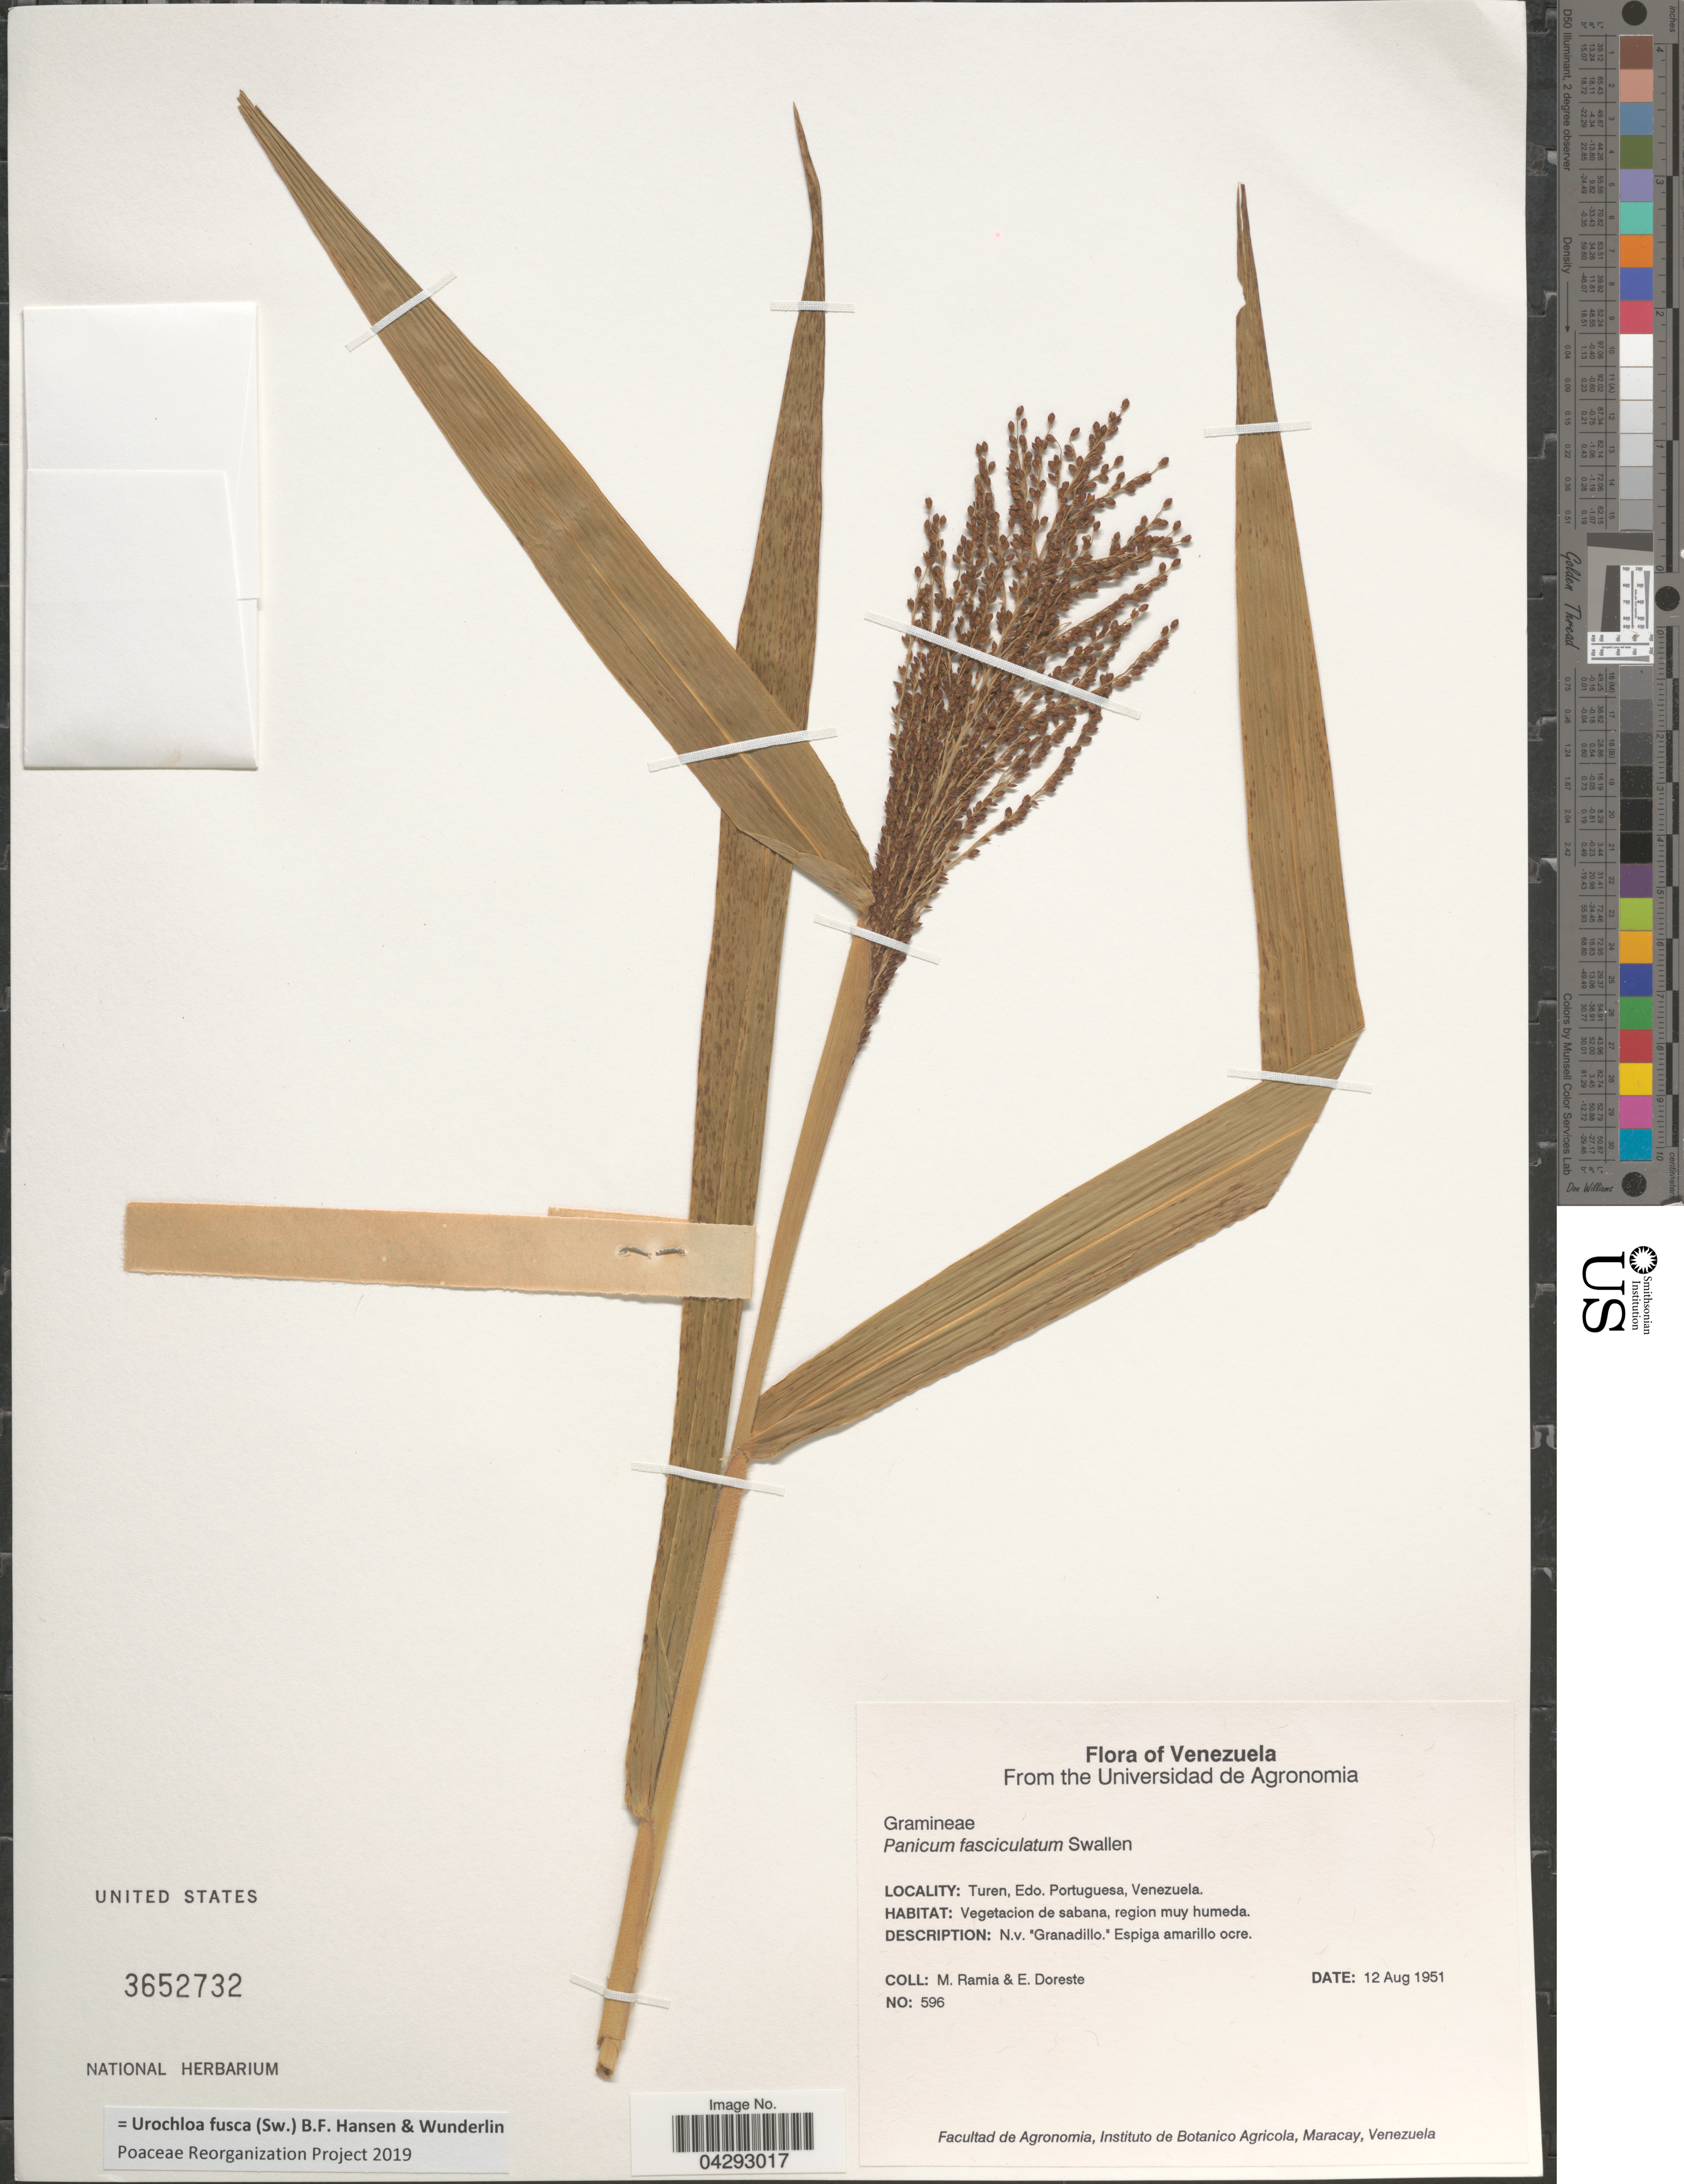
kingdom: Plantae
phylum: Tracheophyta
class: Liliopsida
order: Poales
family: Poaceae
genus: Urochloa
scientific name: Urochloa fusca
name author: (Sw.) B.F. Hansen & Wunderlin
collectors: M. Ramia & E. Doreste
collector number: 596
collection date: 1951-08-12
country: Venezuela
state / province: Portuguesa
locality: Turen, Edo. Portuguesa. Vegetacion de sabana, region muy humeda.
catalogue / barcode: US 3652732